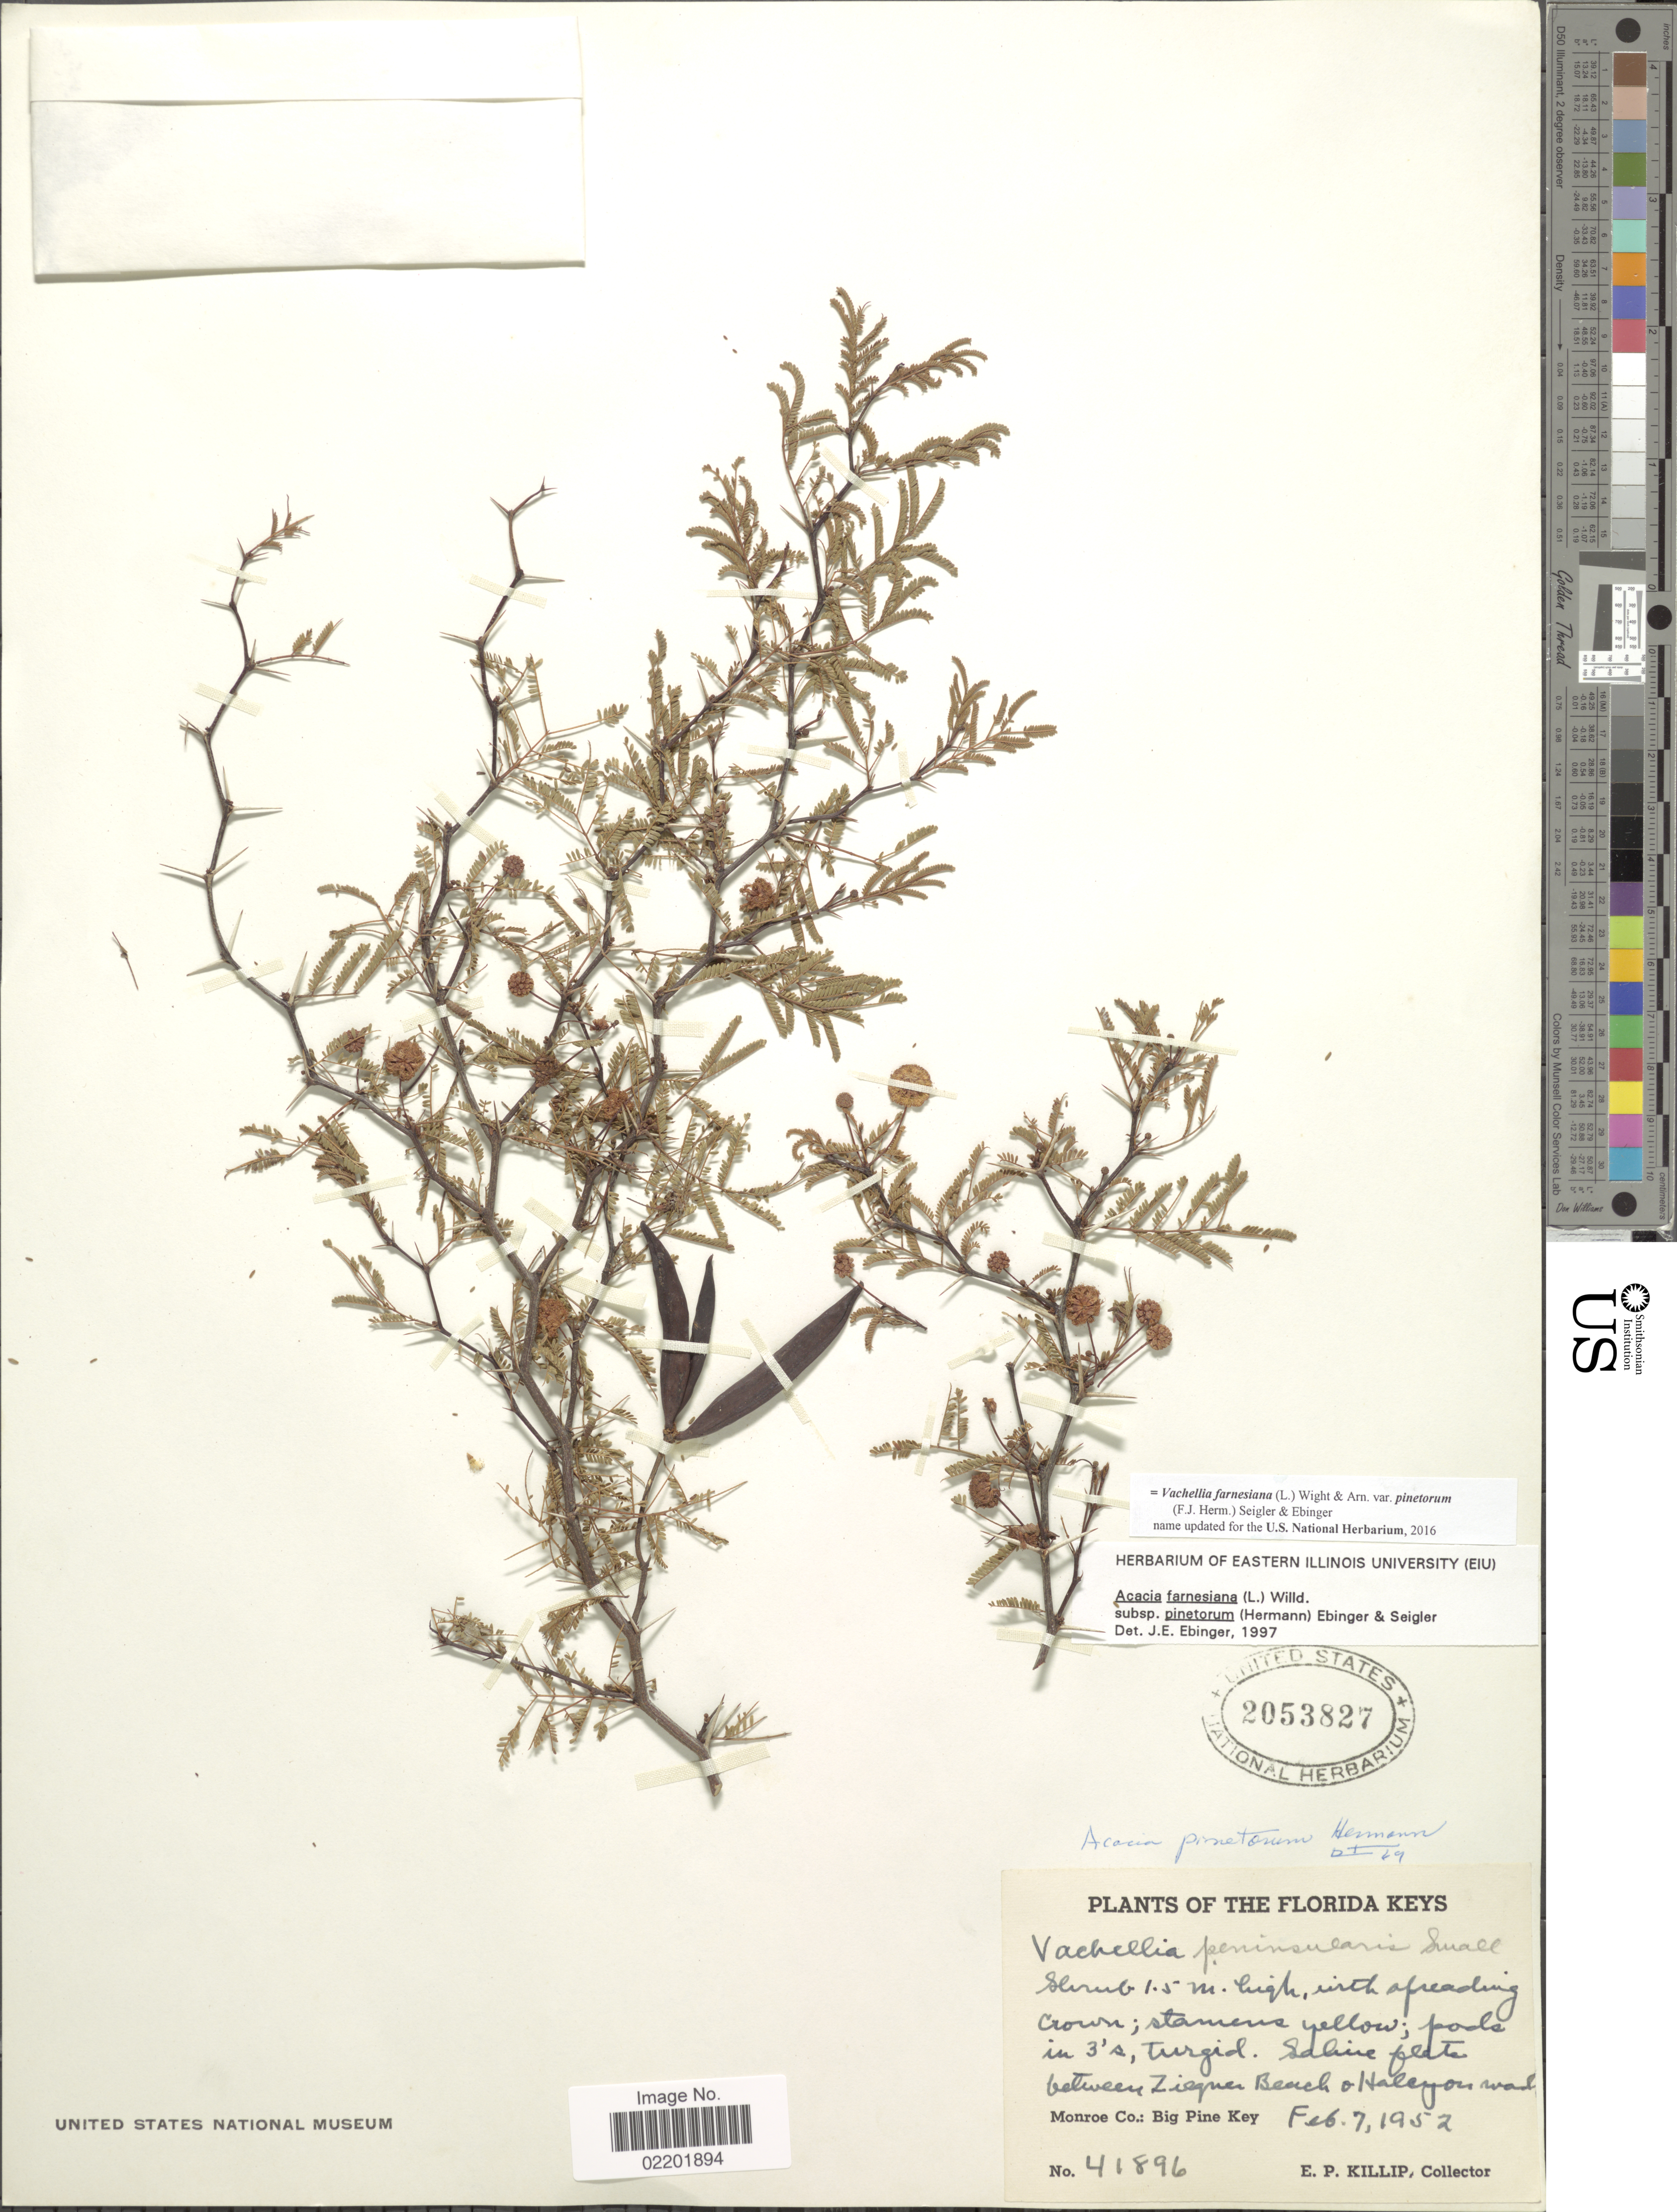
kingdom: Plantae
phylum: Tracheophyta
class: Magnoliopsida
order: Fabales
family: Fabaceae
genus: Vachellia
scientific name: Vachellia farnesiana var. farnesiana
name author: (L.) Wight & Arn.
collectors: E. P. Killip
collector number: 41896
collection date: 1952-02-07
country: United States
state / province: Florida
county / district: Monroe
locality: Florida Keys, Saline flats between ziegner beach & Halcyon road Monroe Co., Big Pine Key.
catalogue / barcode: US 2053827